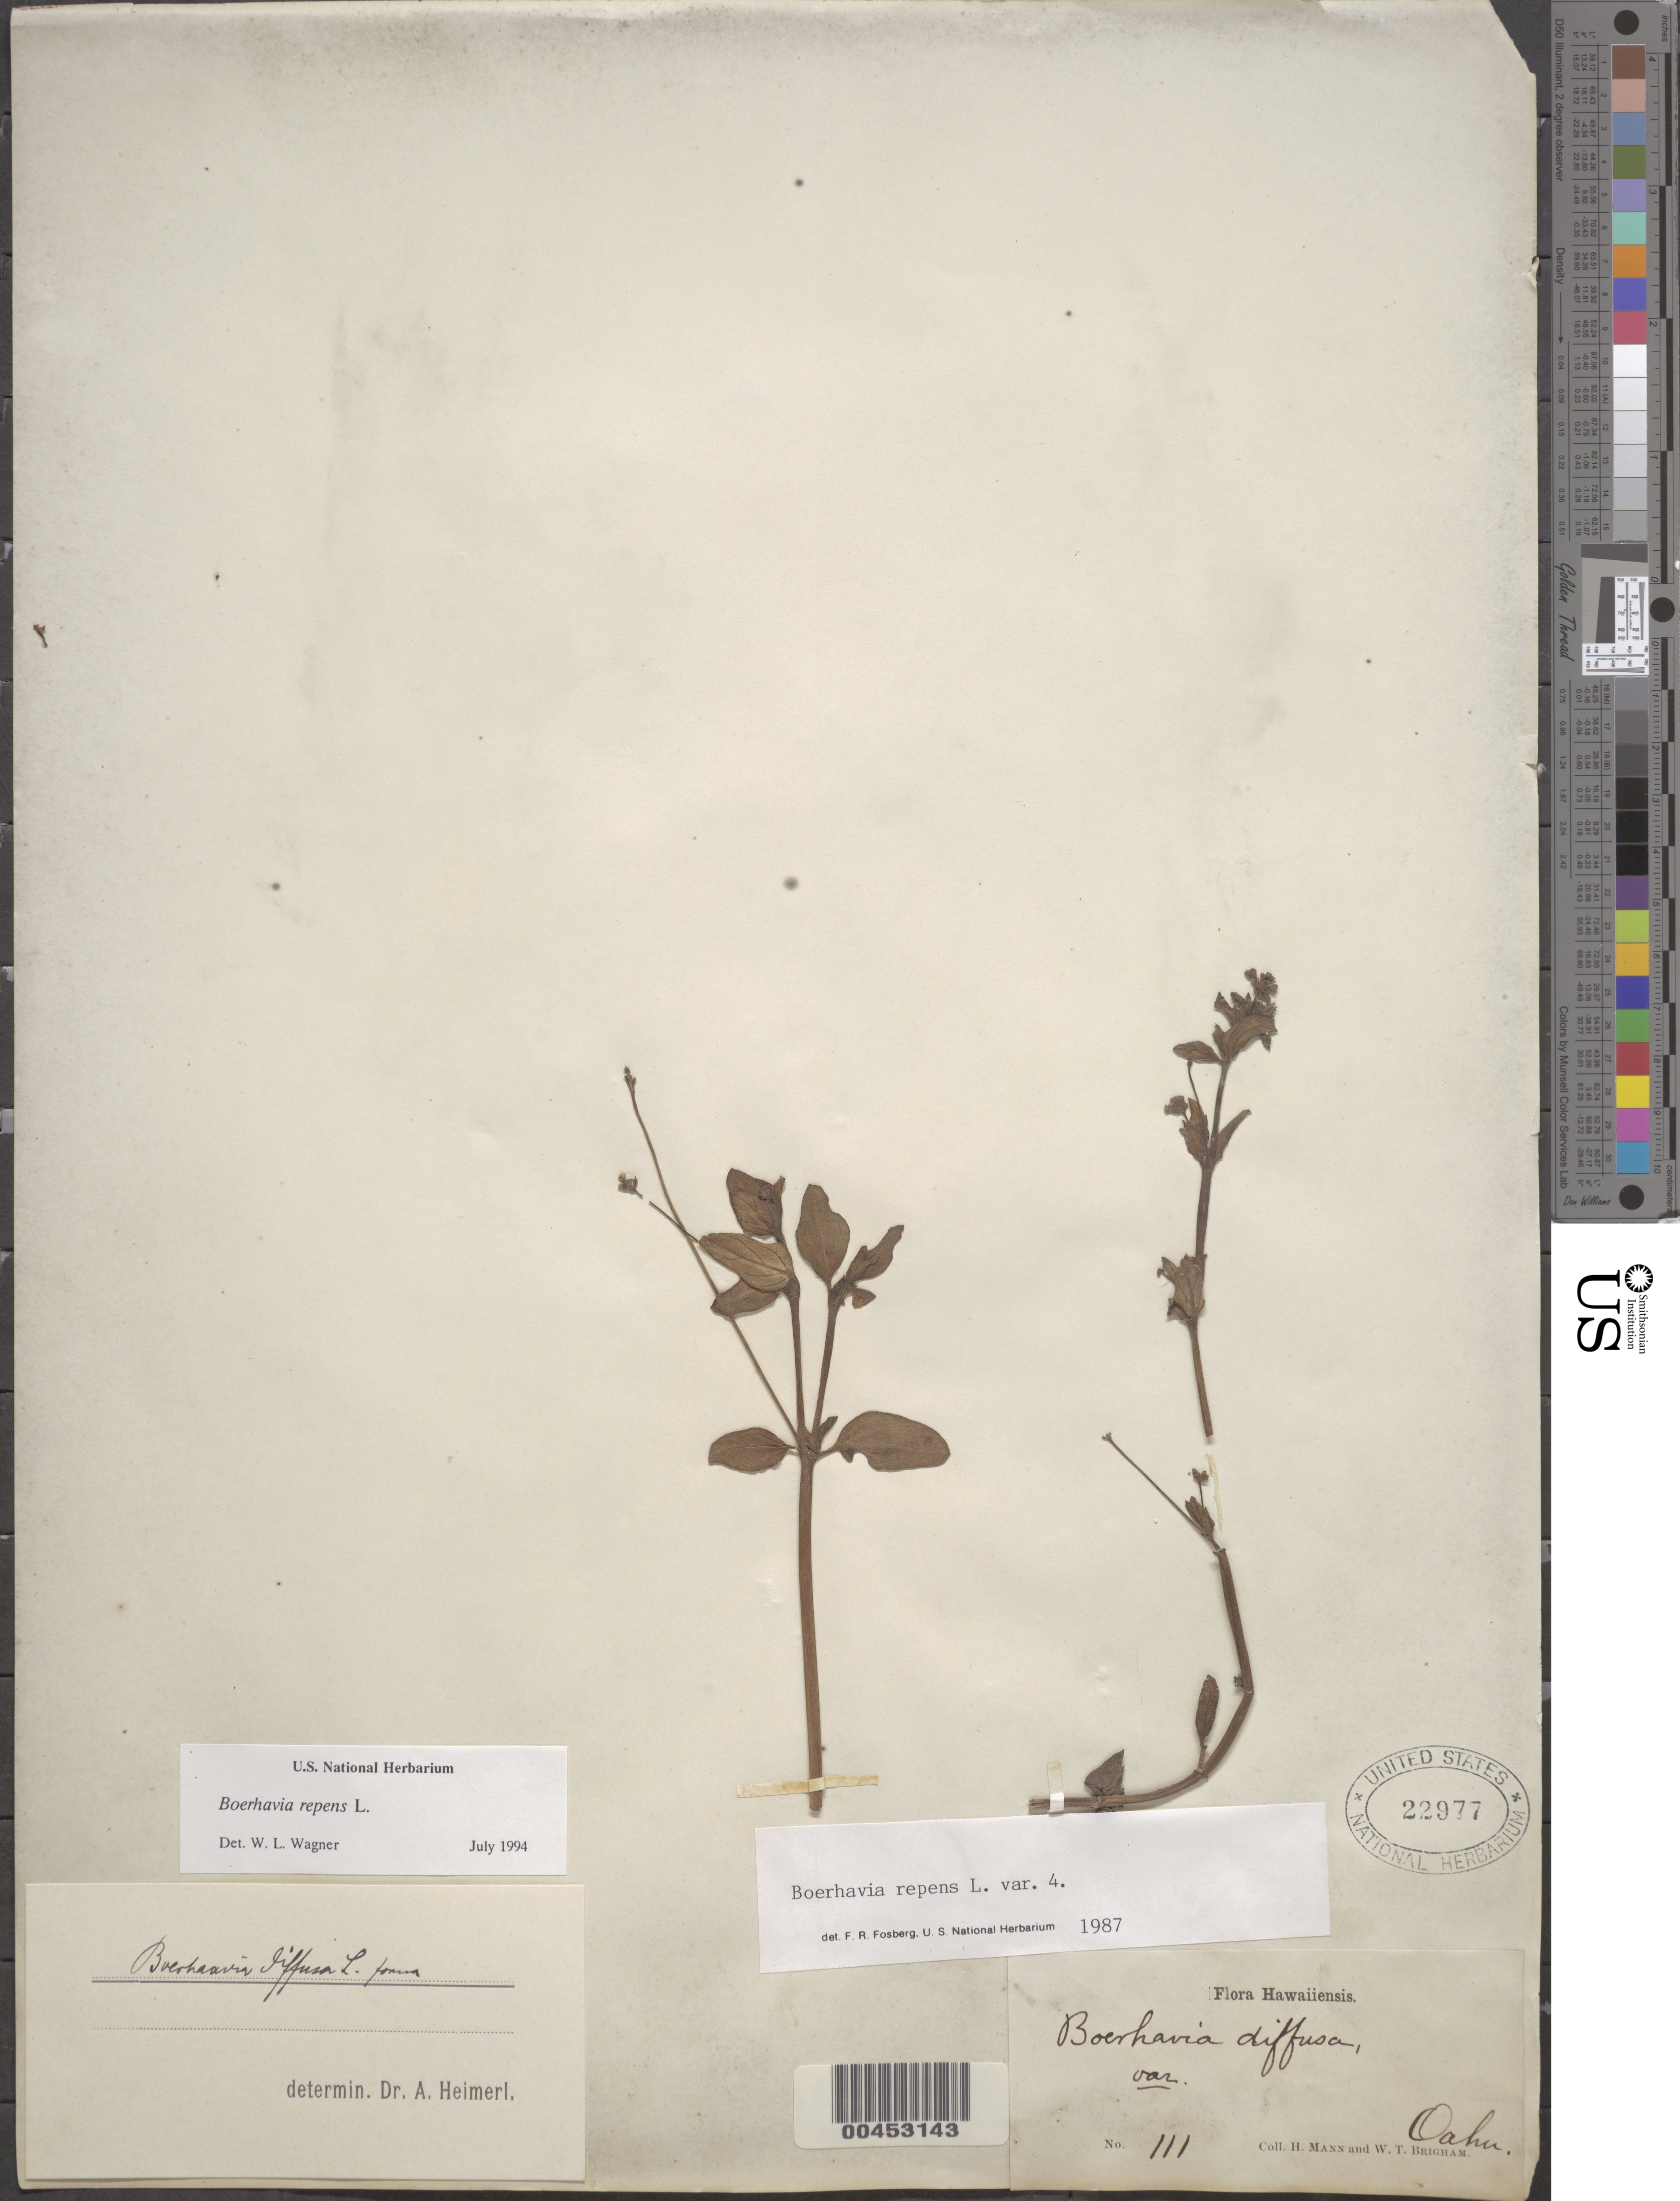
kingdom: Plantae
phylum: Tracheophyta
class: Magnoliopsida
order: Caryophyllales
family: Nyctaginaceae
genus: Boerhavia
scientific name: Boerhavia repens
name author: L.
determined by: Wagner, W. L., (BOT), Smithsonian Institution - National Museum of Natural History (UNITED STATES)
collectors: H. Mann & W. T. Brigham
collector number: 111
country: United States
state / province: Hawaii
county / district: Honolulu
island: Oahu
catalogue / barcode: US 22977